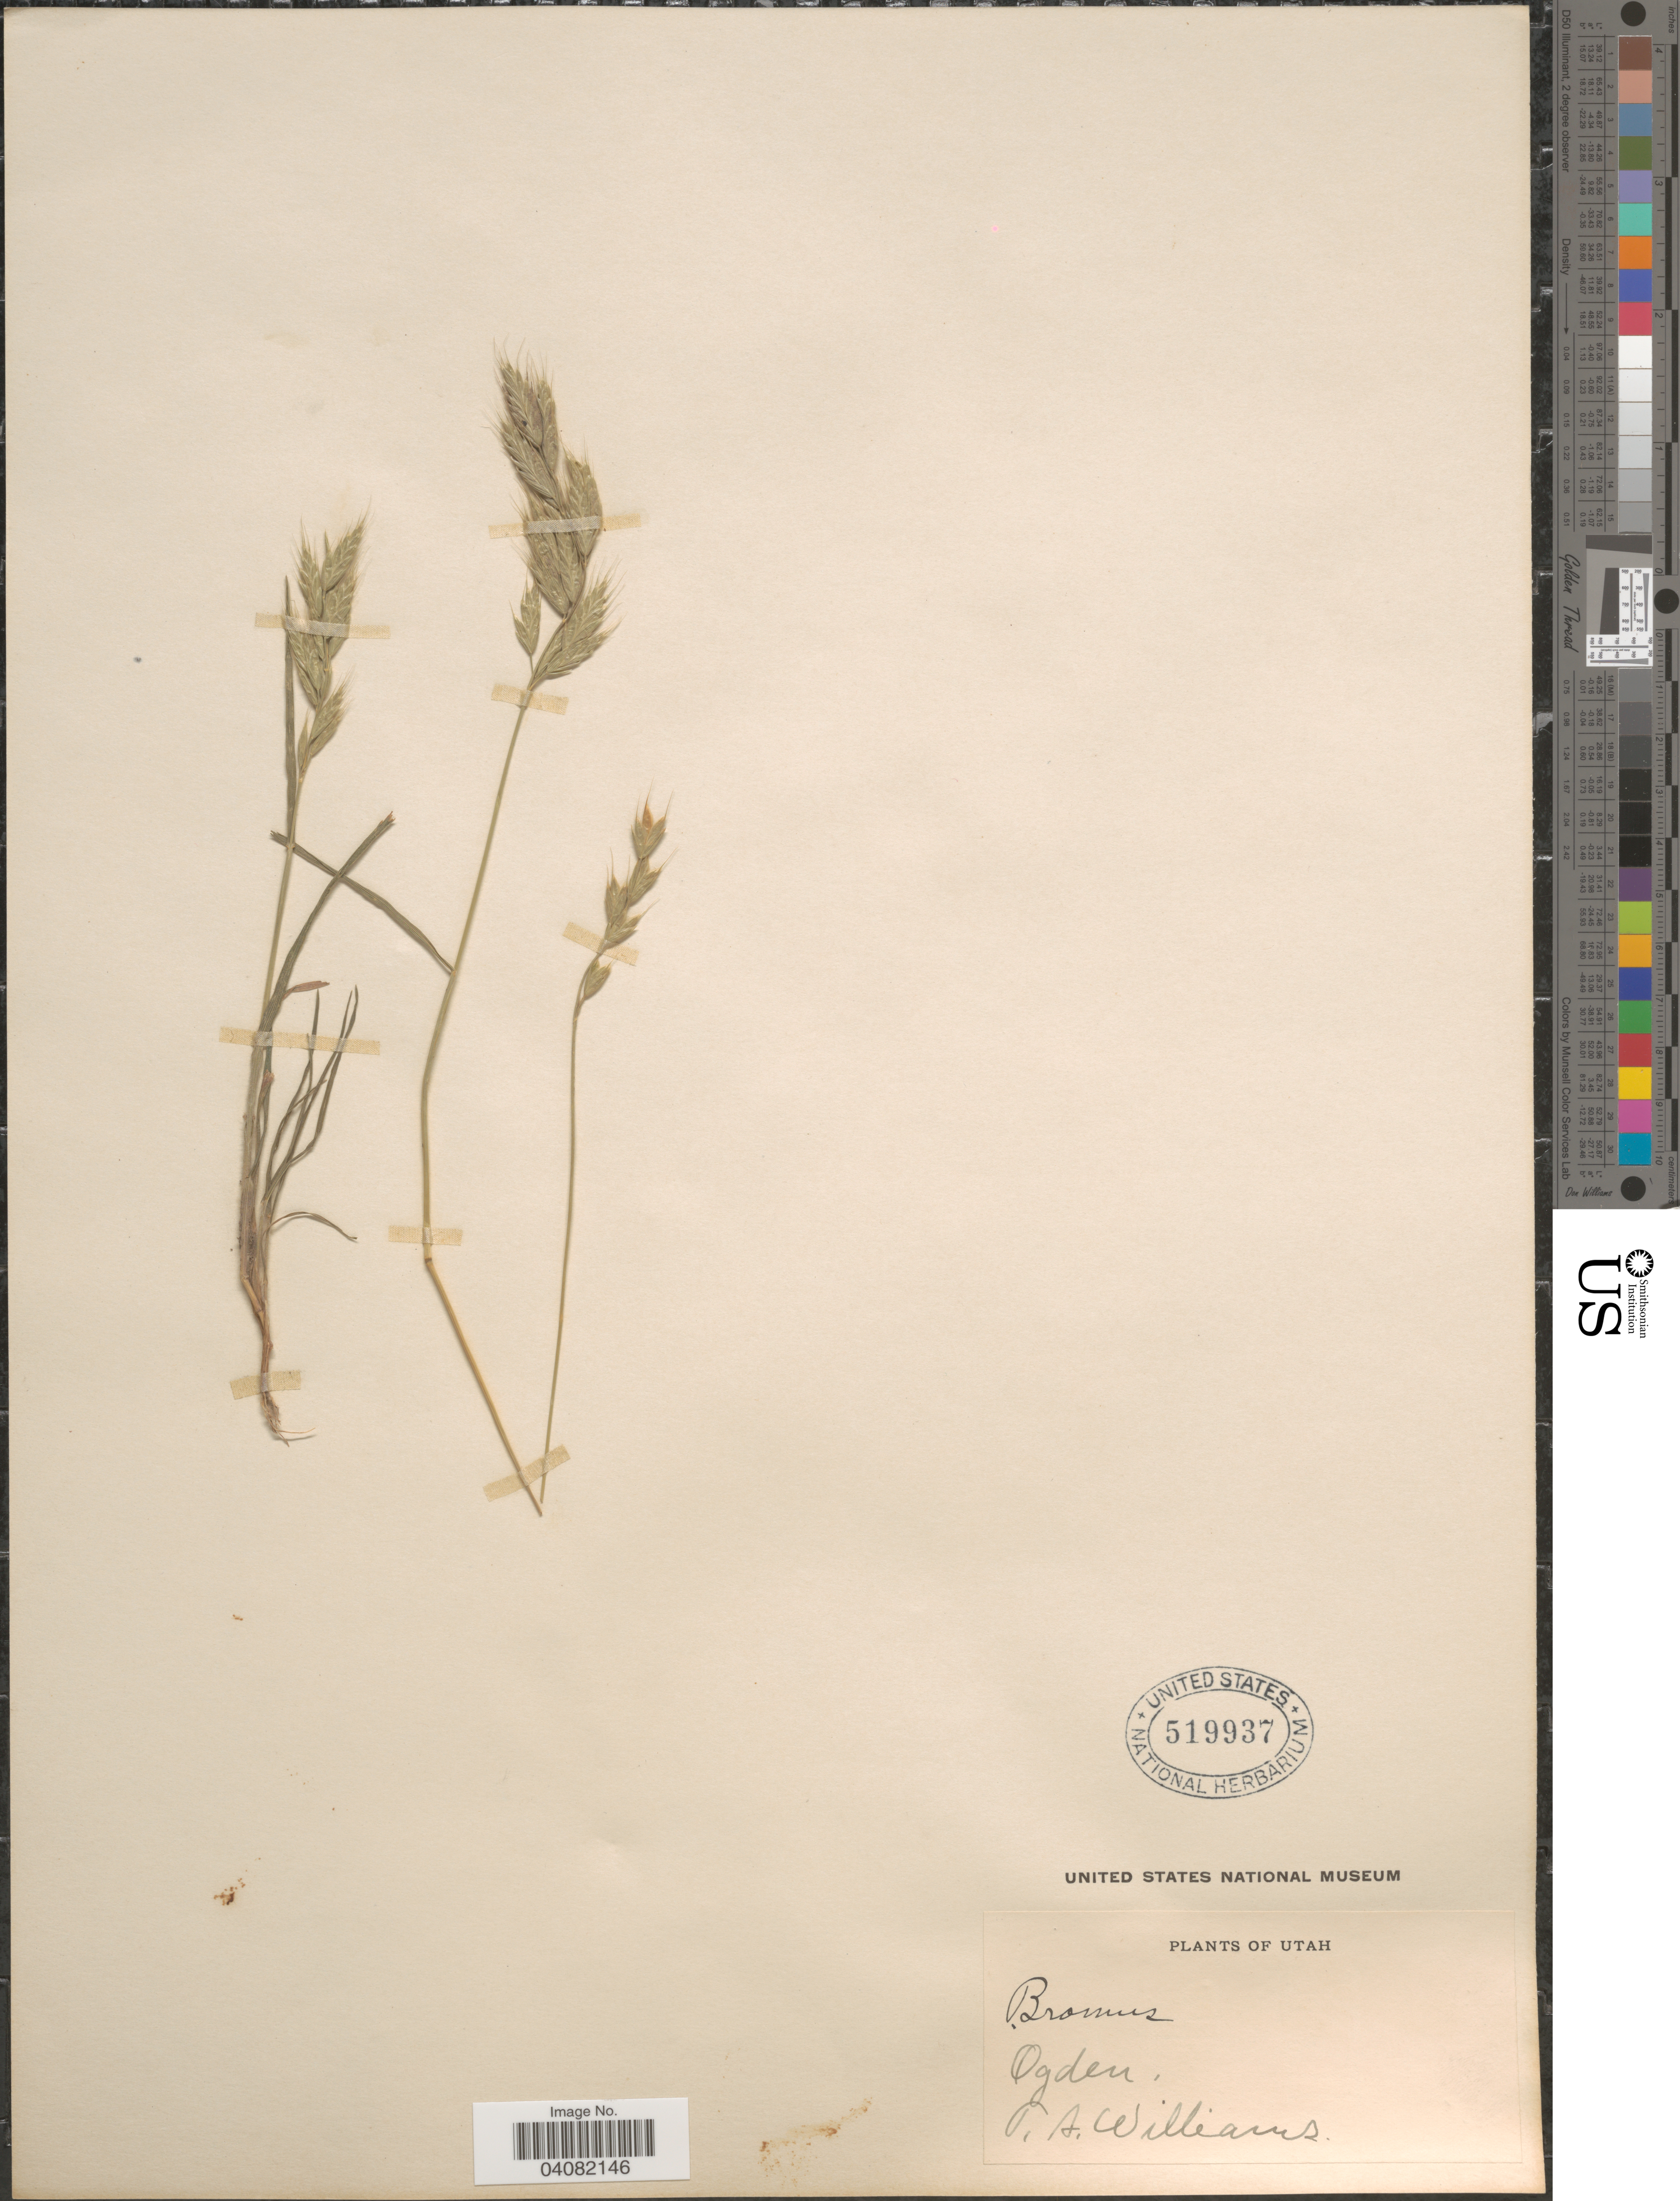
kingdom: Plantae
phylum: Tracheophyta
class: Liliopsida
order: Poales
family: Poaceae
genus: Bromus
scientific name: Bromus hordeaceus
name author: L.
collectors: T. Williams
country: United States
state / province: Utah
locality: Ogden.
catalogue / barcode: US 519937